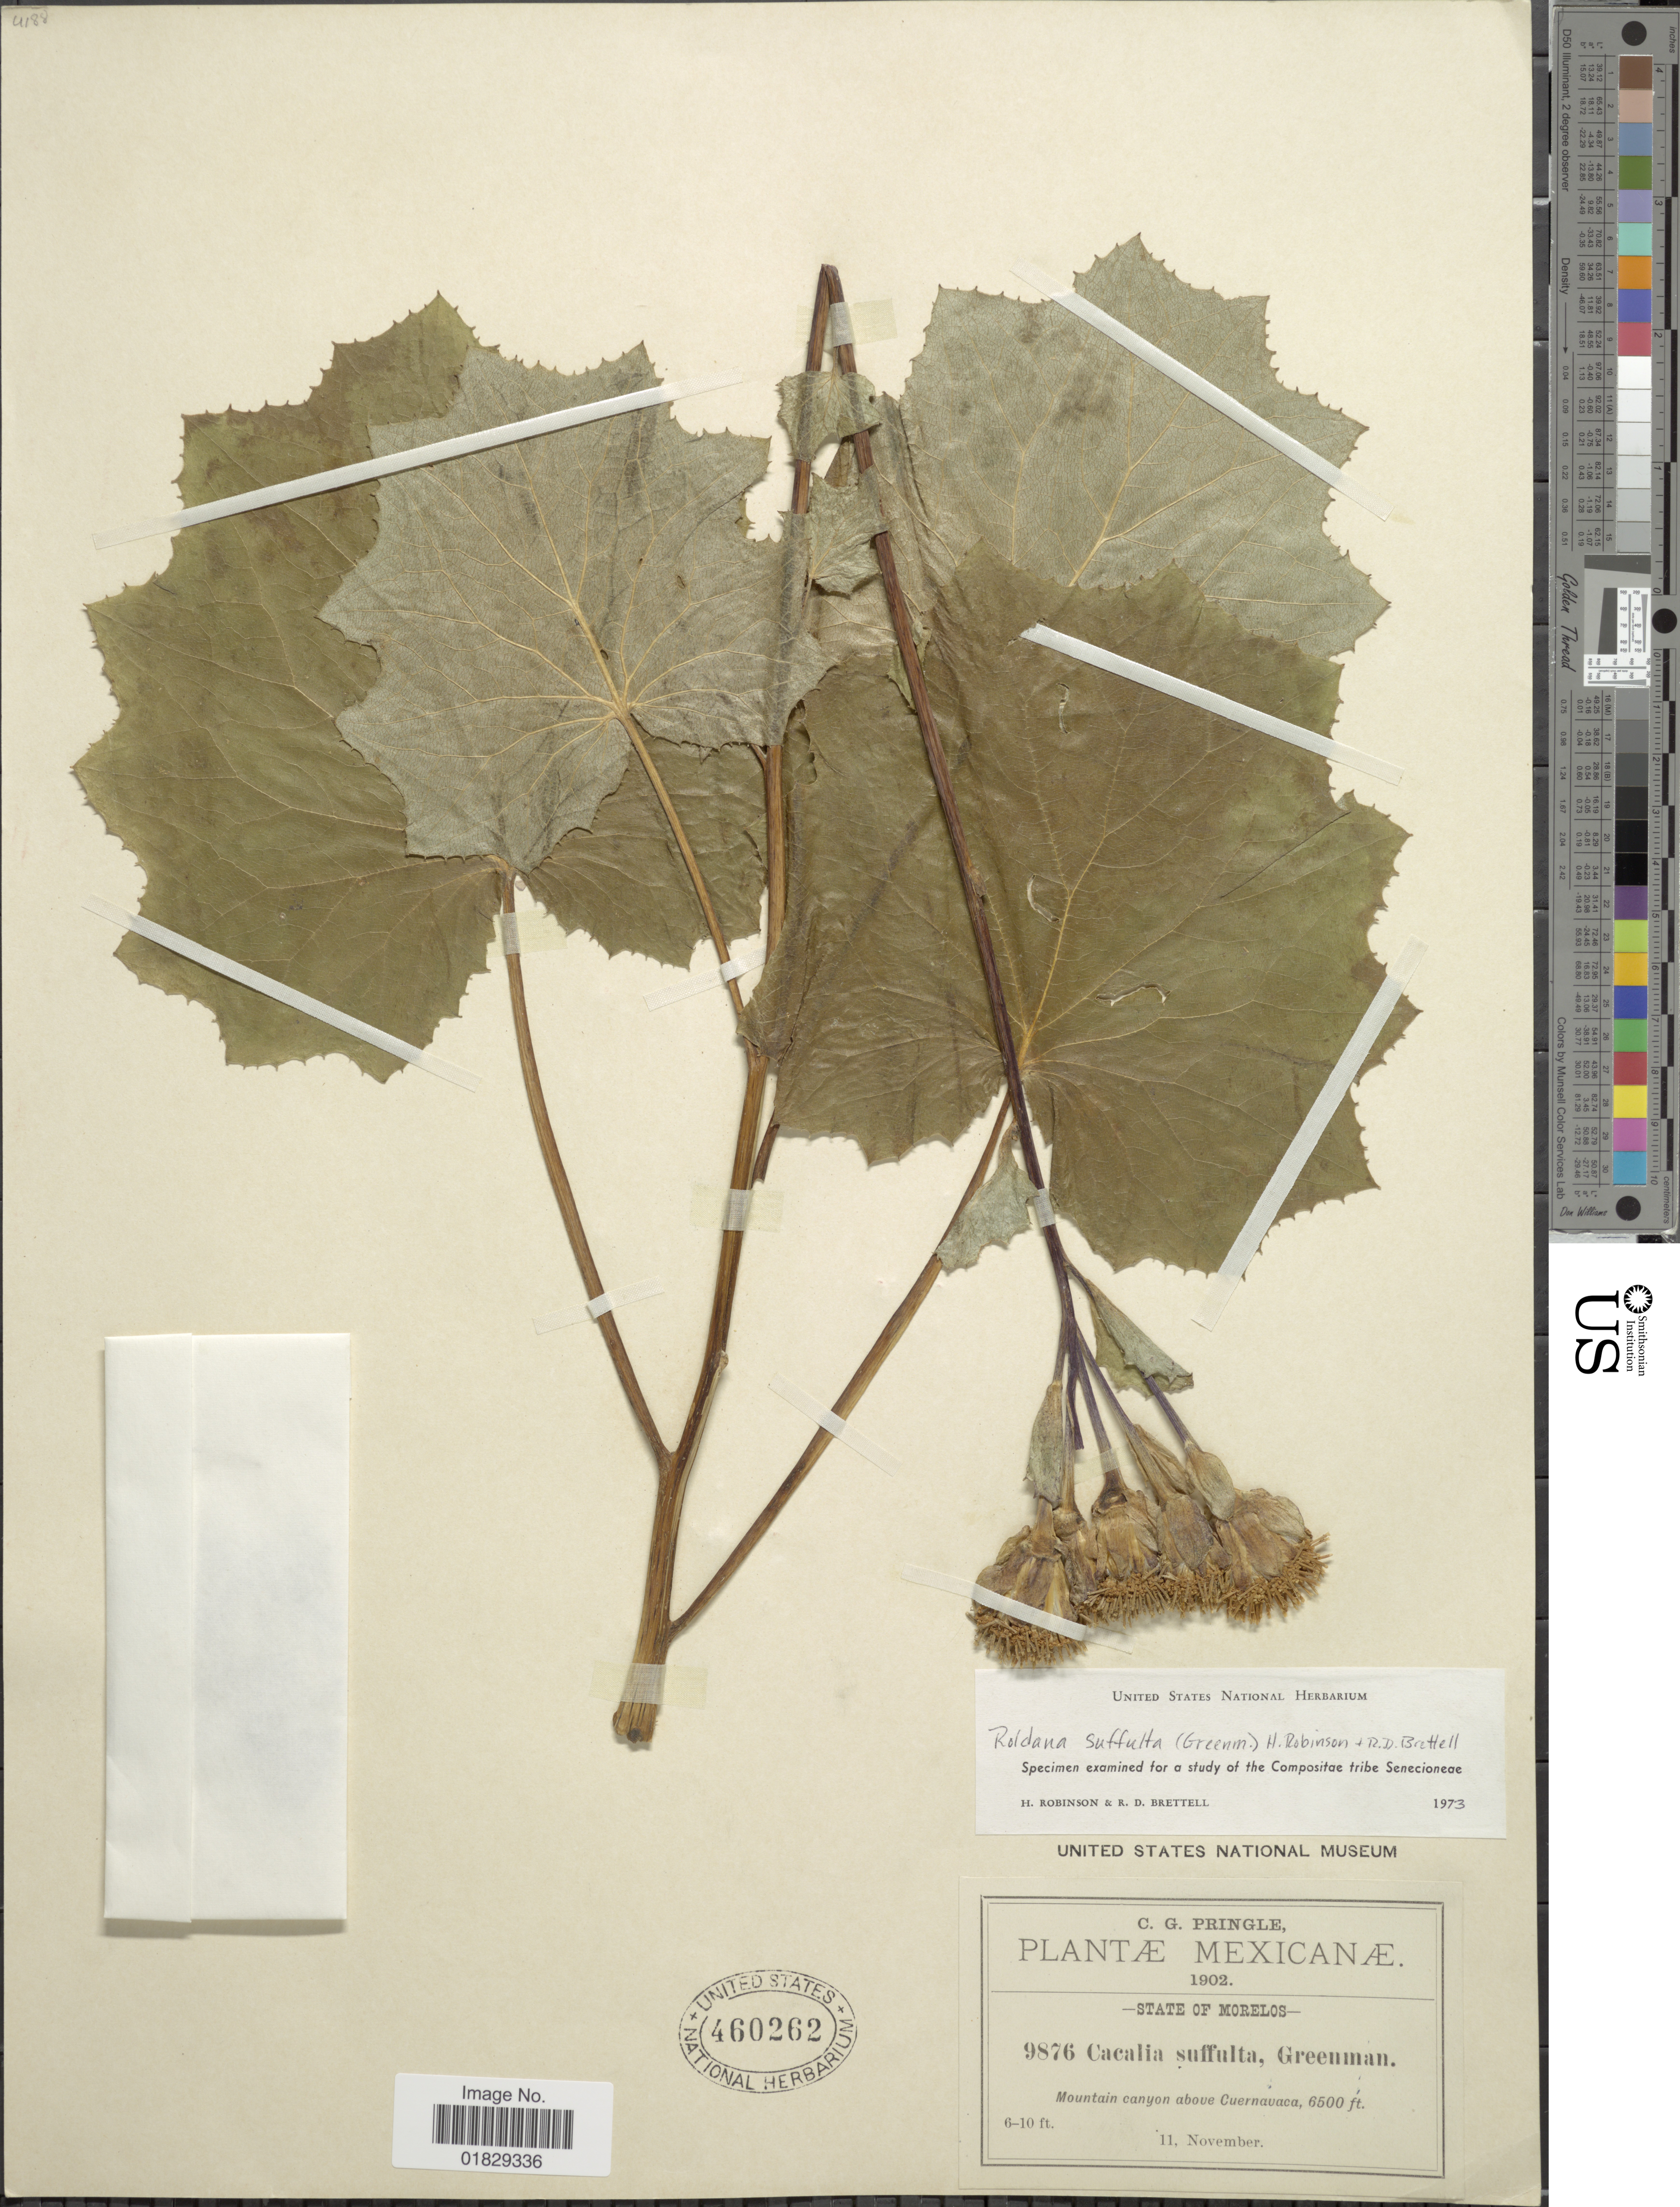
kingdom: Plantae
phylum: Tracheophyta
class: Magnoliopsida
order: Asterales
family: Asteraceae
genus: Roldana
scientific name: Roldana suffulta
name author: (Greenm.) H. Rob. & Brettell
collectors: C. G. Pringle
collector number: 9876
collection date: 1902-11-11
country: Mexico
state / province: Morelos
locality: State of Morelos. Mountain canyon above Cuernavaca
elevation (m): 1981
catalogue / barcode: US 460262